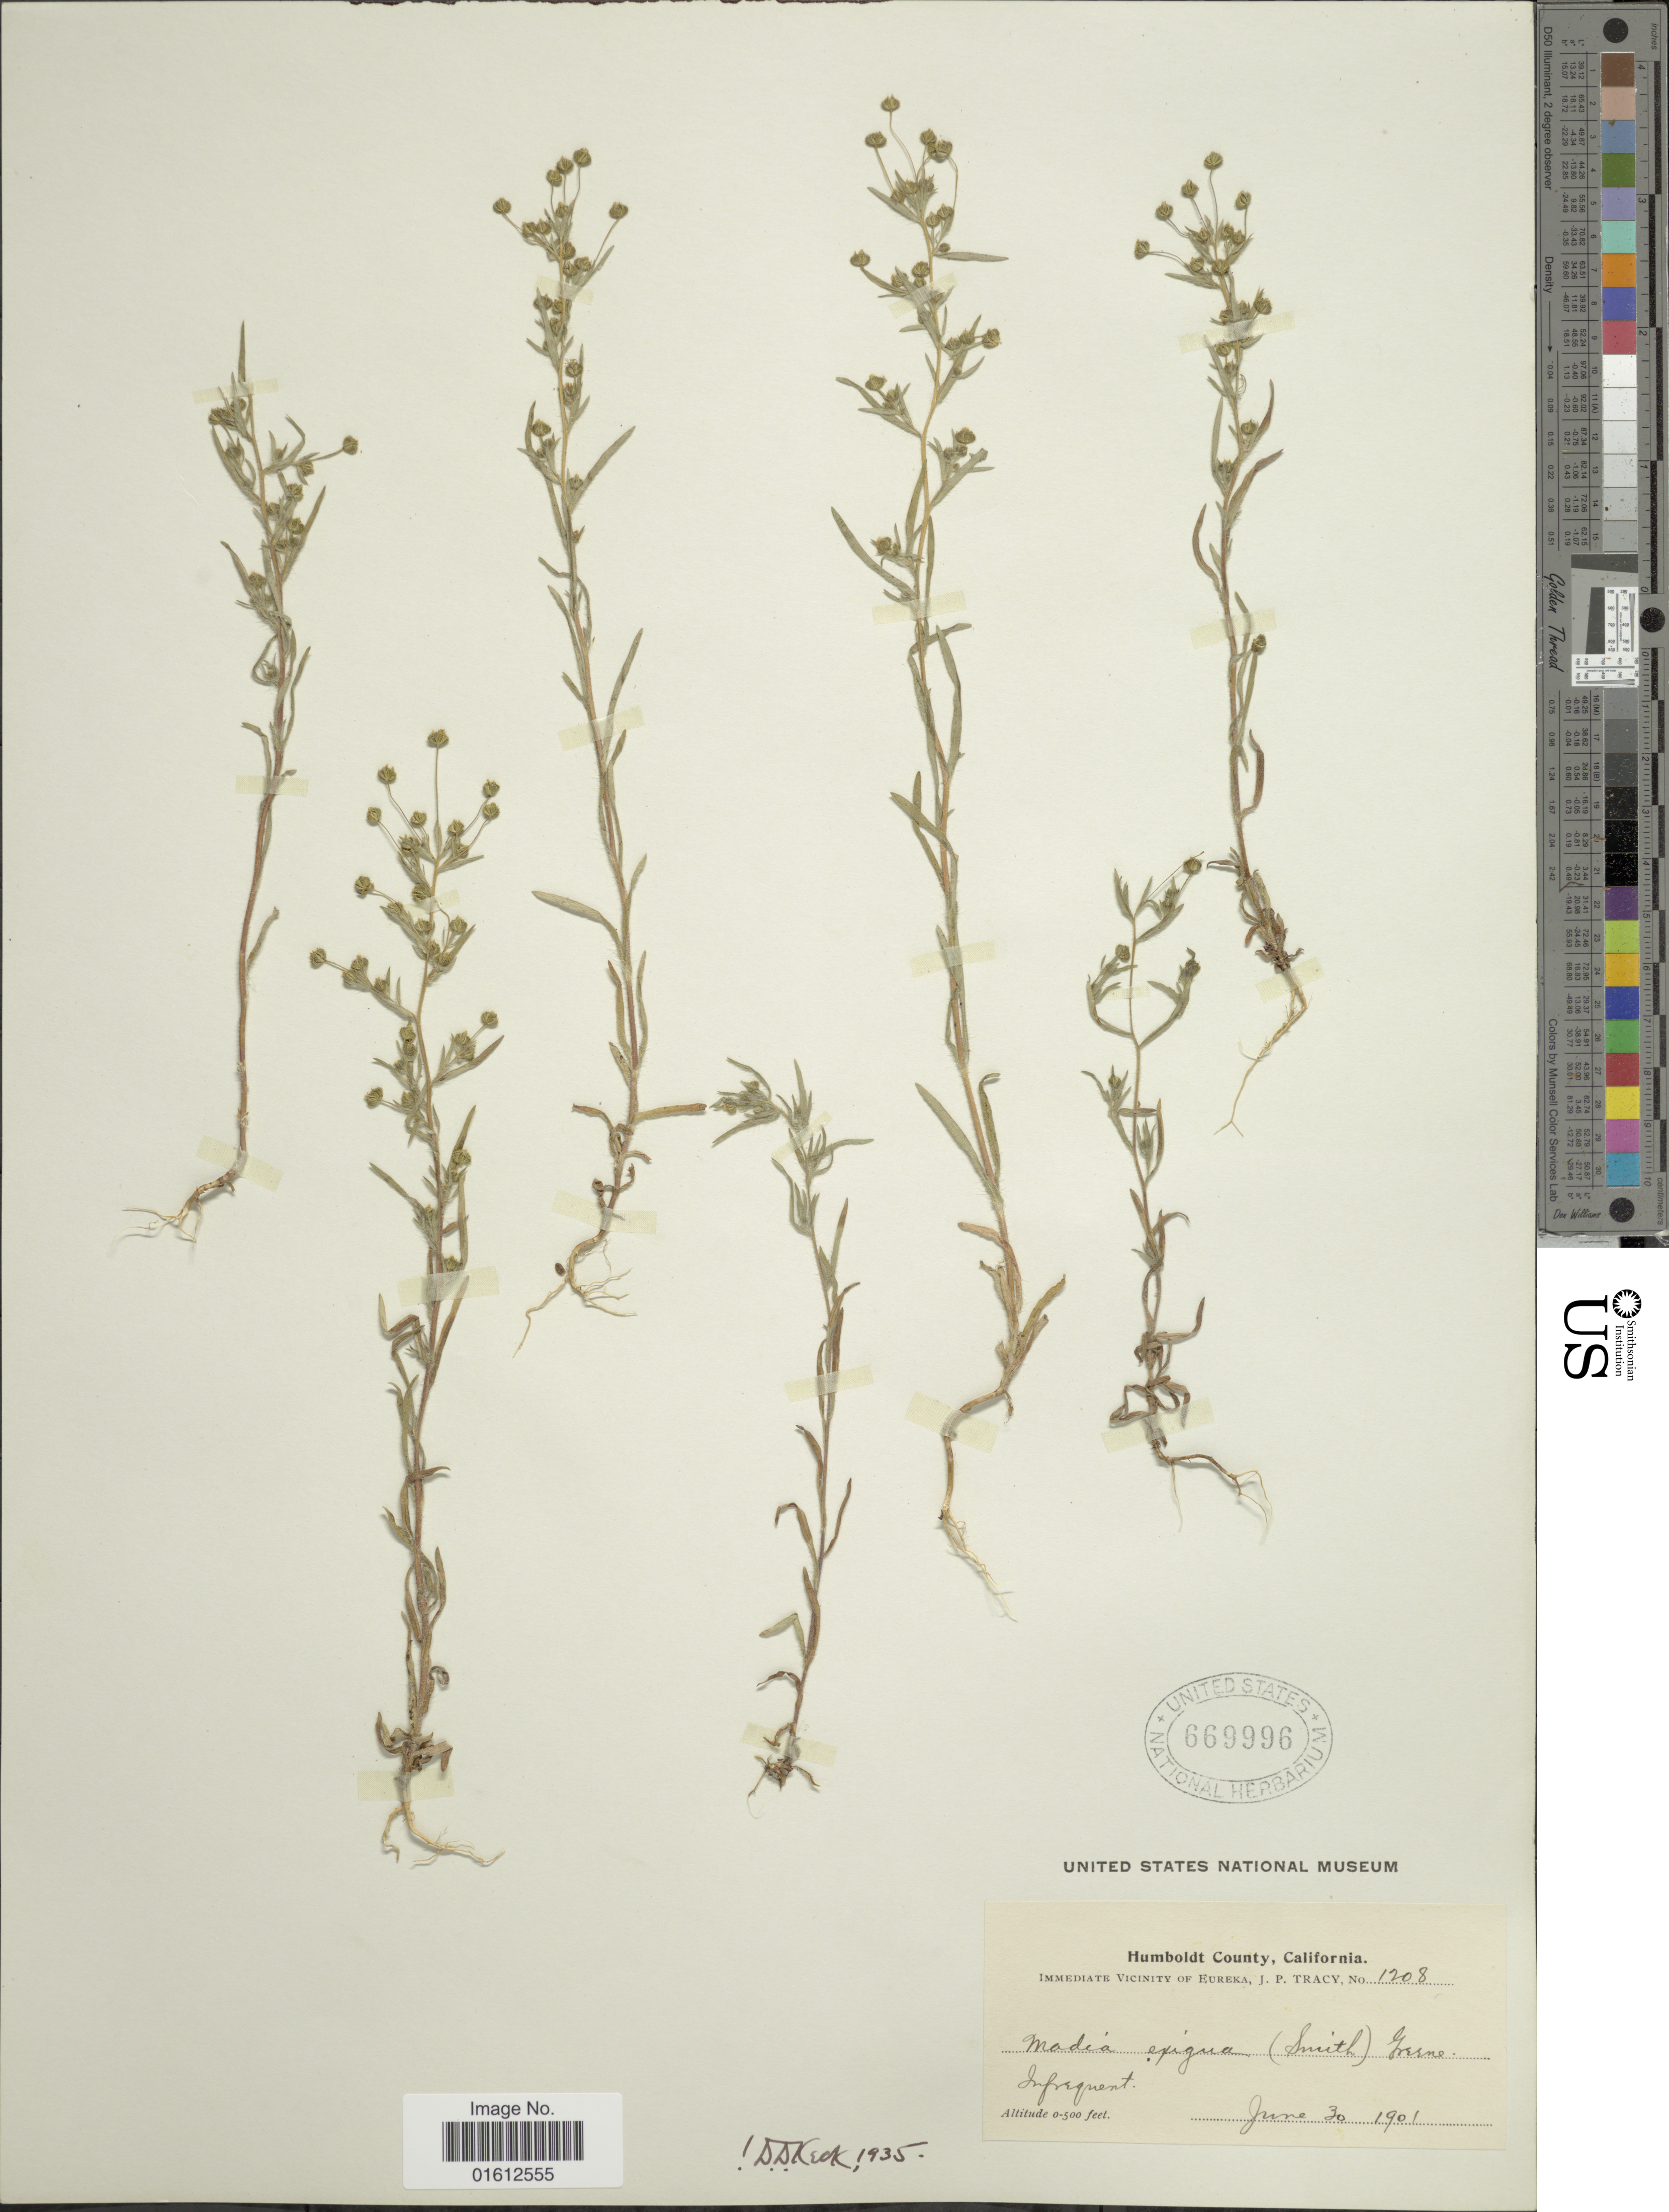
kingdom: Plantae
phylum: Tracheophyta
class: Magnoliopsida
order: Asterales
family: Asteraceae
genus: Madia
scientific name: Madia exigua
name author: (Sm.) A. Gray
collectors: J. Tracy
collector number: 1208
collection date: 1901-06-30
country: United States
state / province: California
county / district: Humboldt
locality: Humboldt County. Immediate Vicinity of Eureka.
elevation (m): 0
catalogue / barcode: US 669996